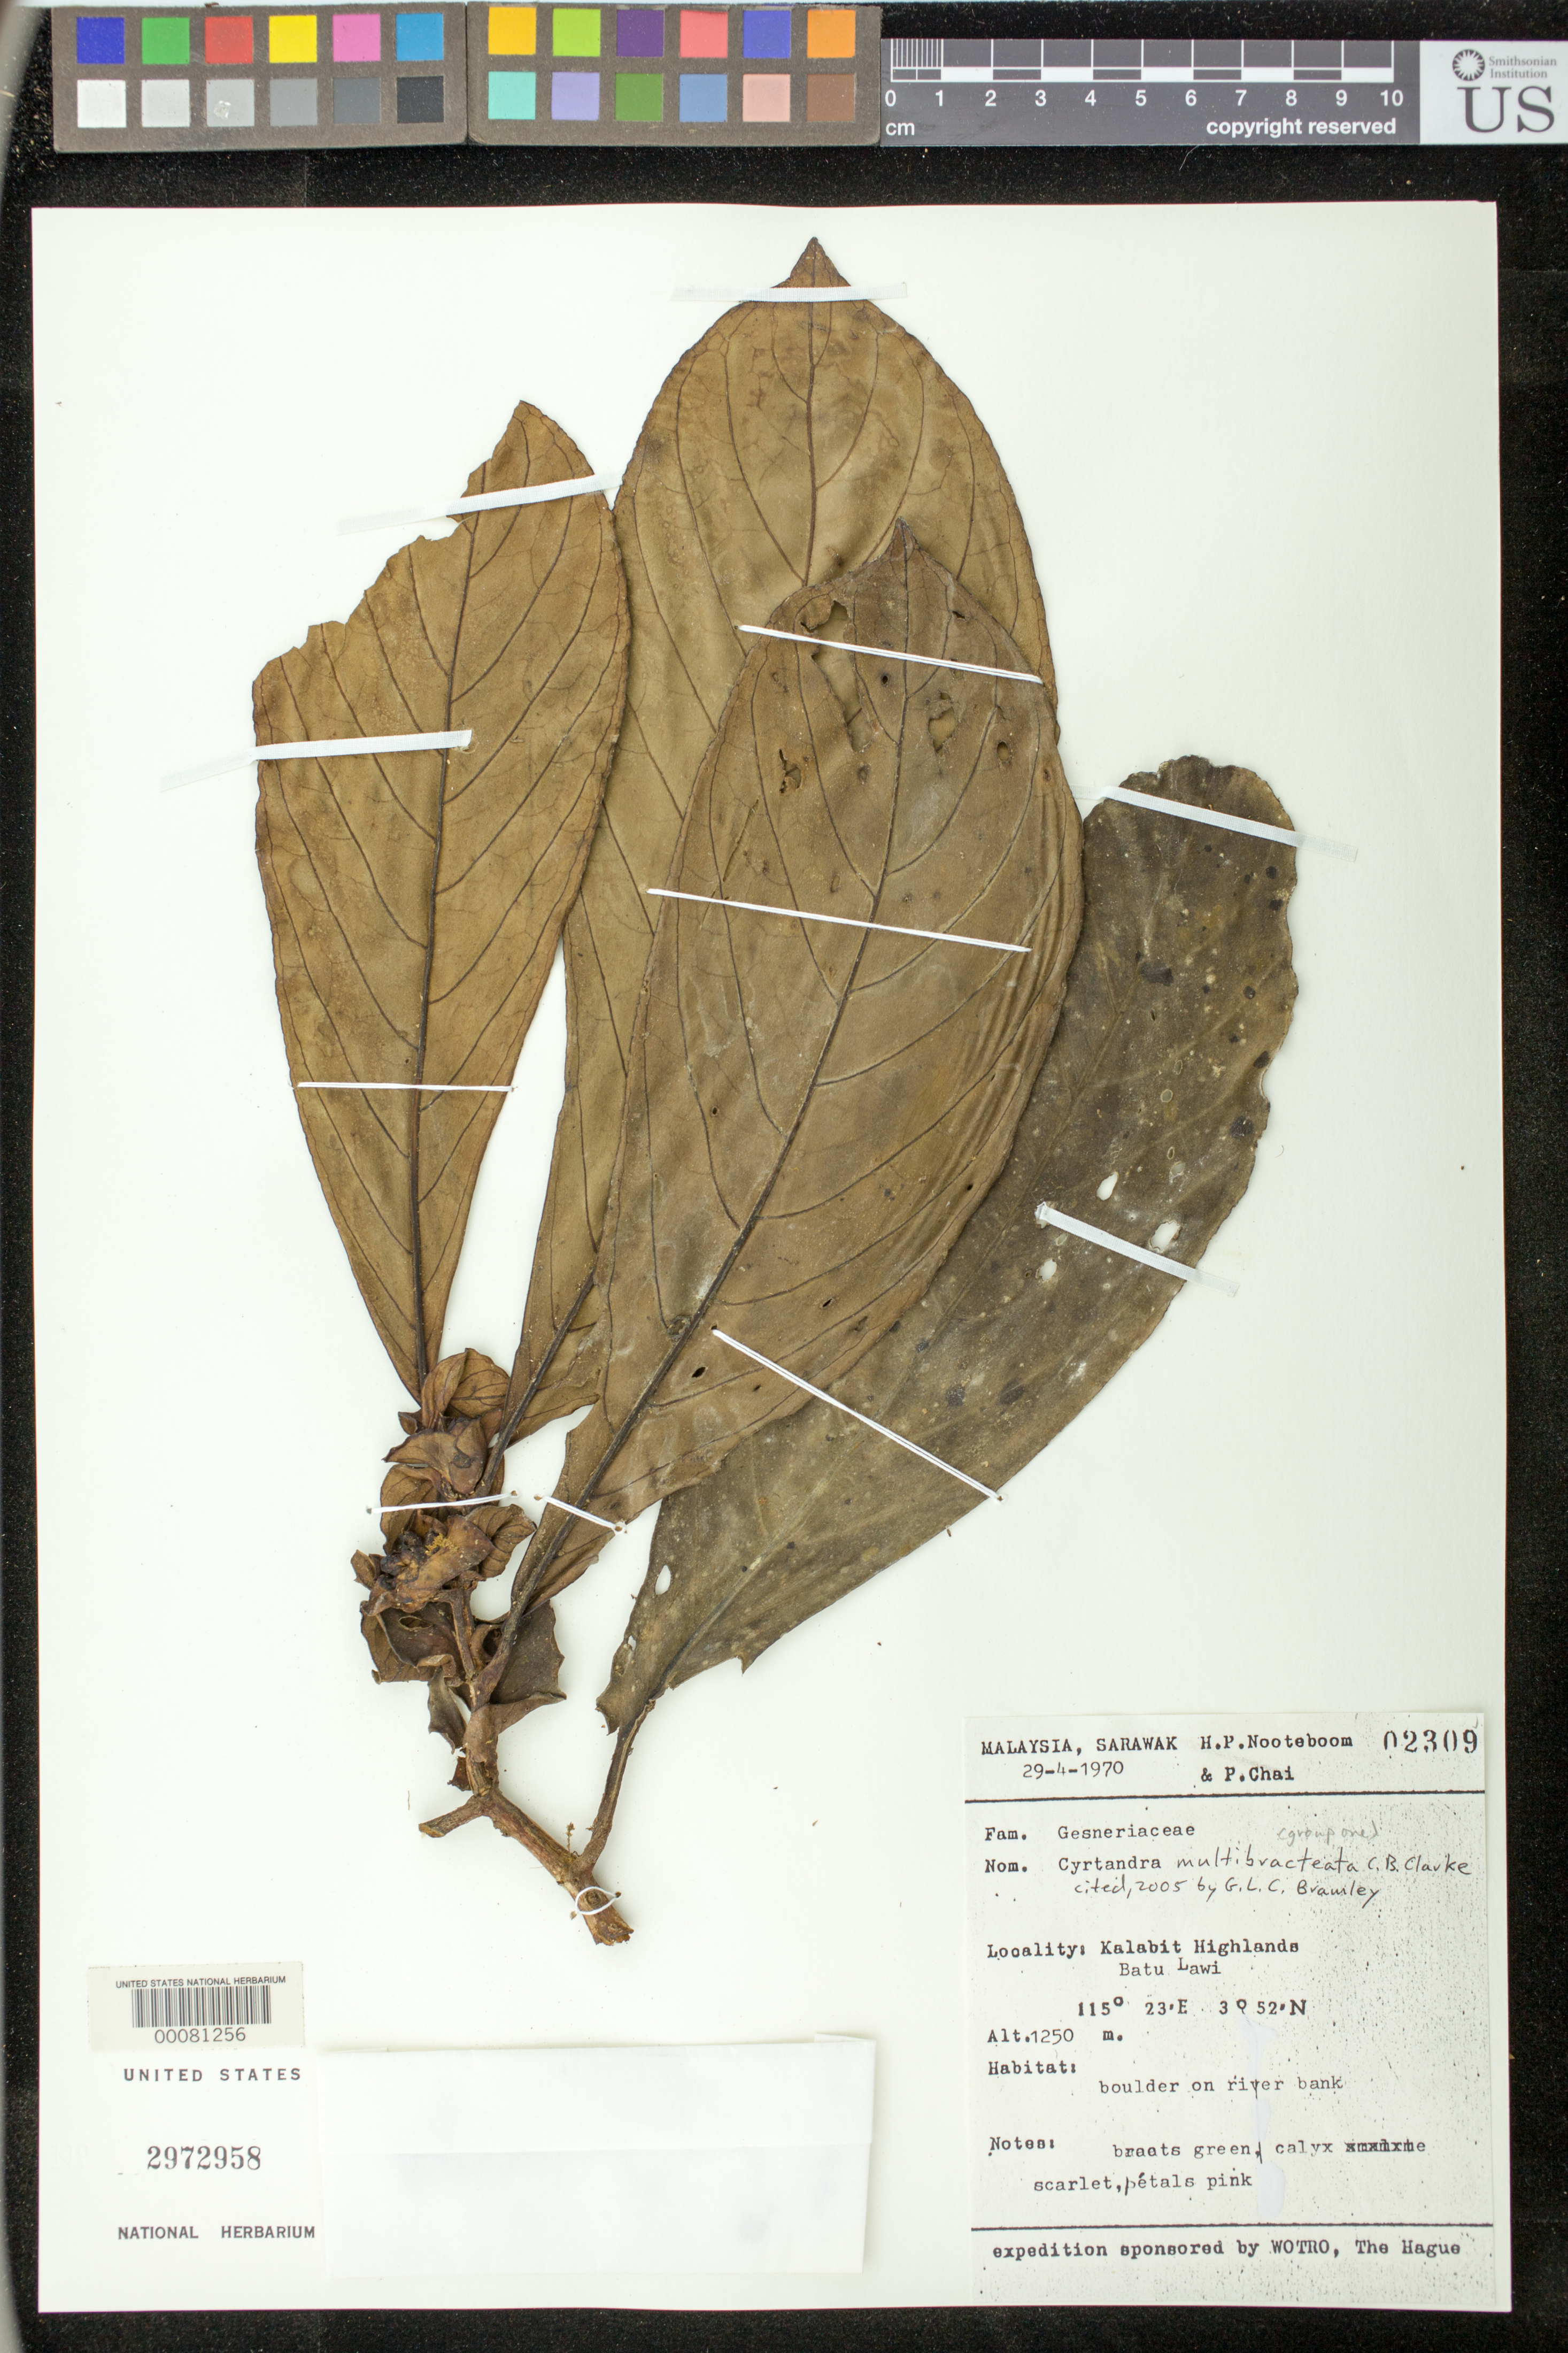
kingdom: Plantae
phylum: Tracheophyta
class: Magnoliopsida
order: Lamiales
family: Gesneriaceae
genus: Cyrtandra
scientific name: Cyrtandra multibracteata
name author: C.B. Clarke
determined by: Bramley, Gemma L. C.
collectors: H. P. Nooteboom & P. Chai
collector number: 2309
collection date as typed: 29 Apr 1970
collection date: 1970-04-29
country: Malaysia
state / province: Sarawak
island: Borneo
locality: Kalabit highlands, batu lawi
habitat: Boulder on river bank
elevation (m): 1250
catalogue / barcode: US 2972958